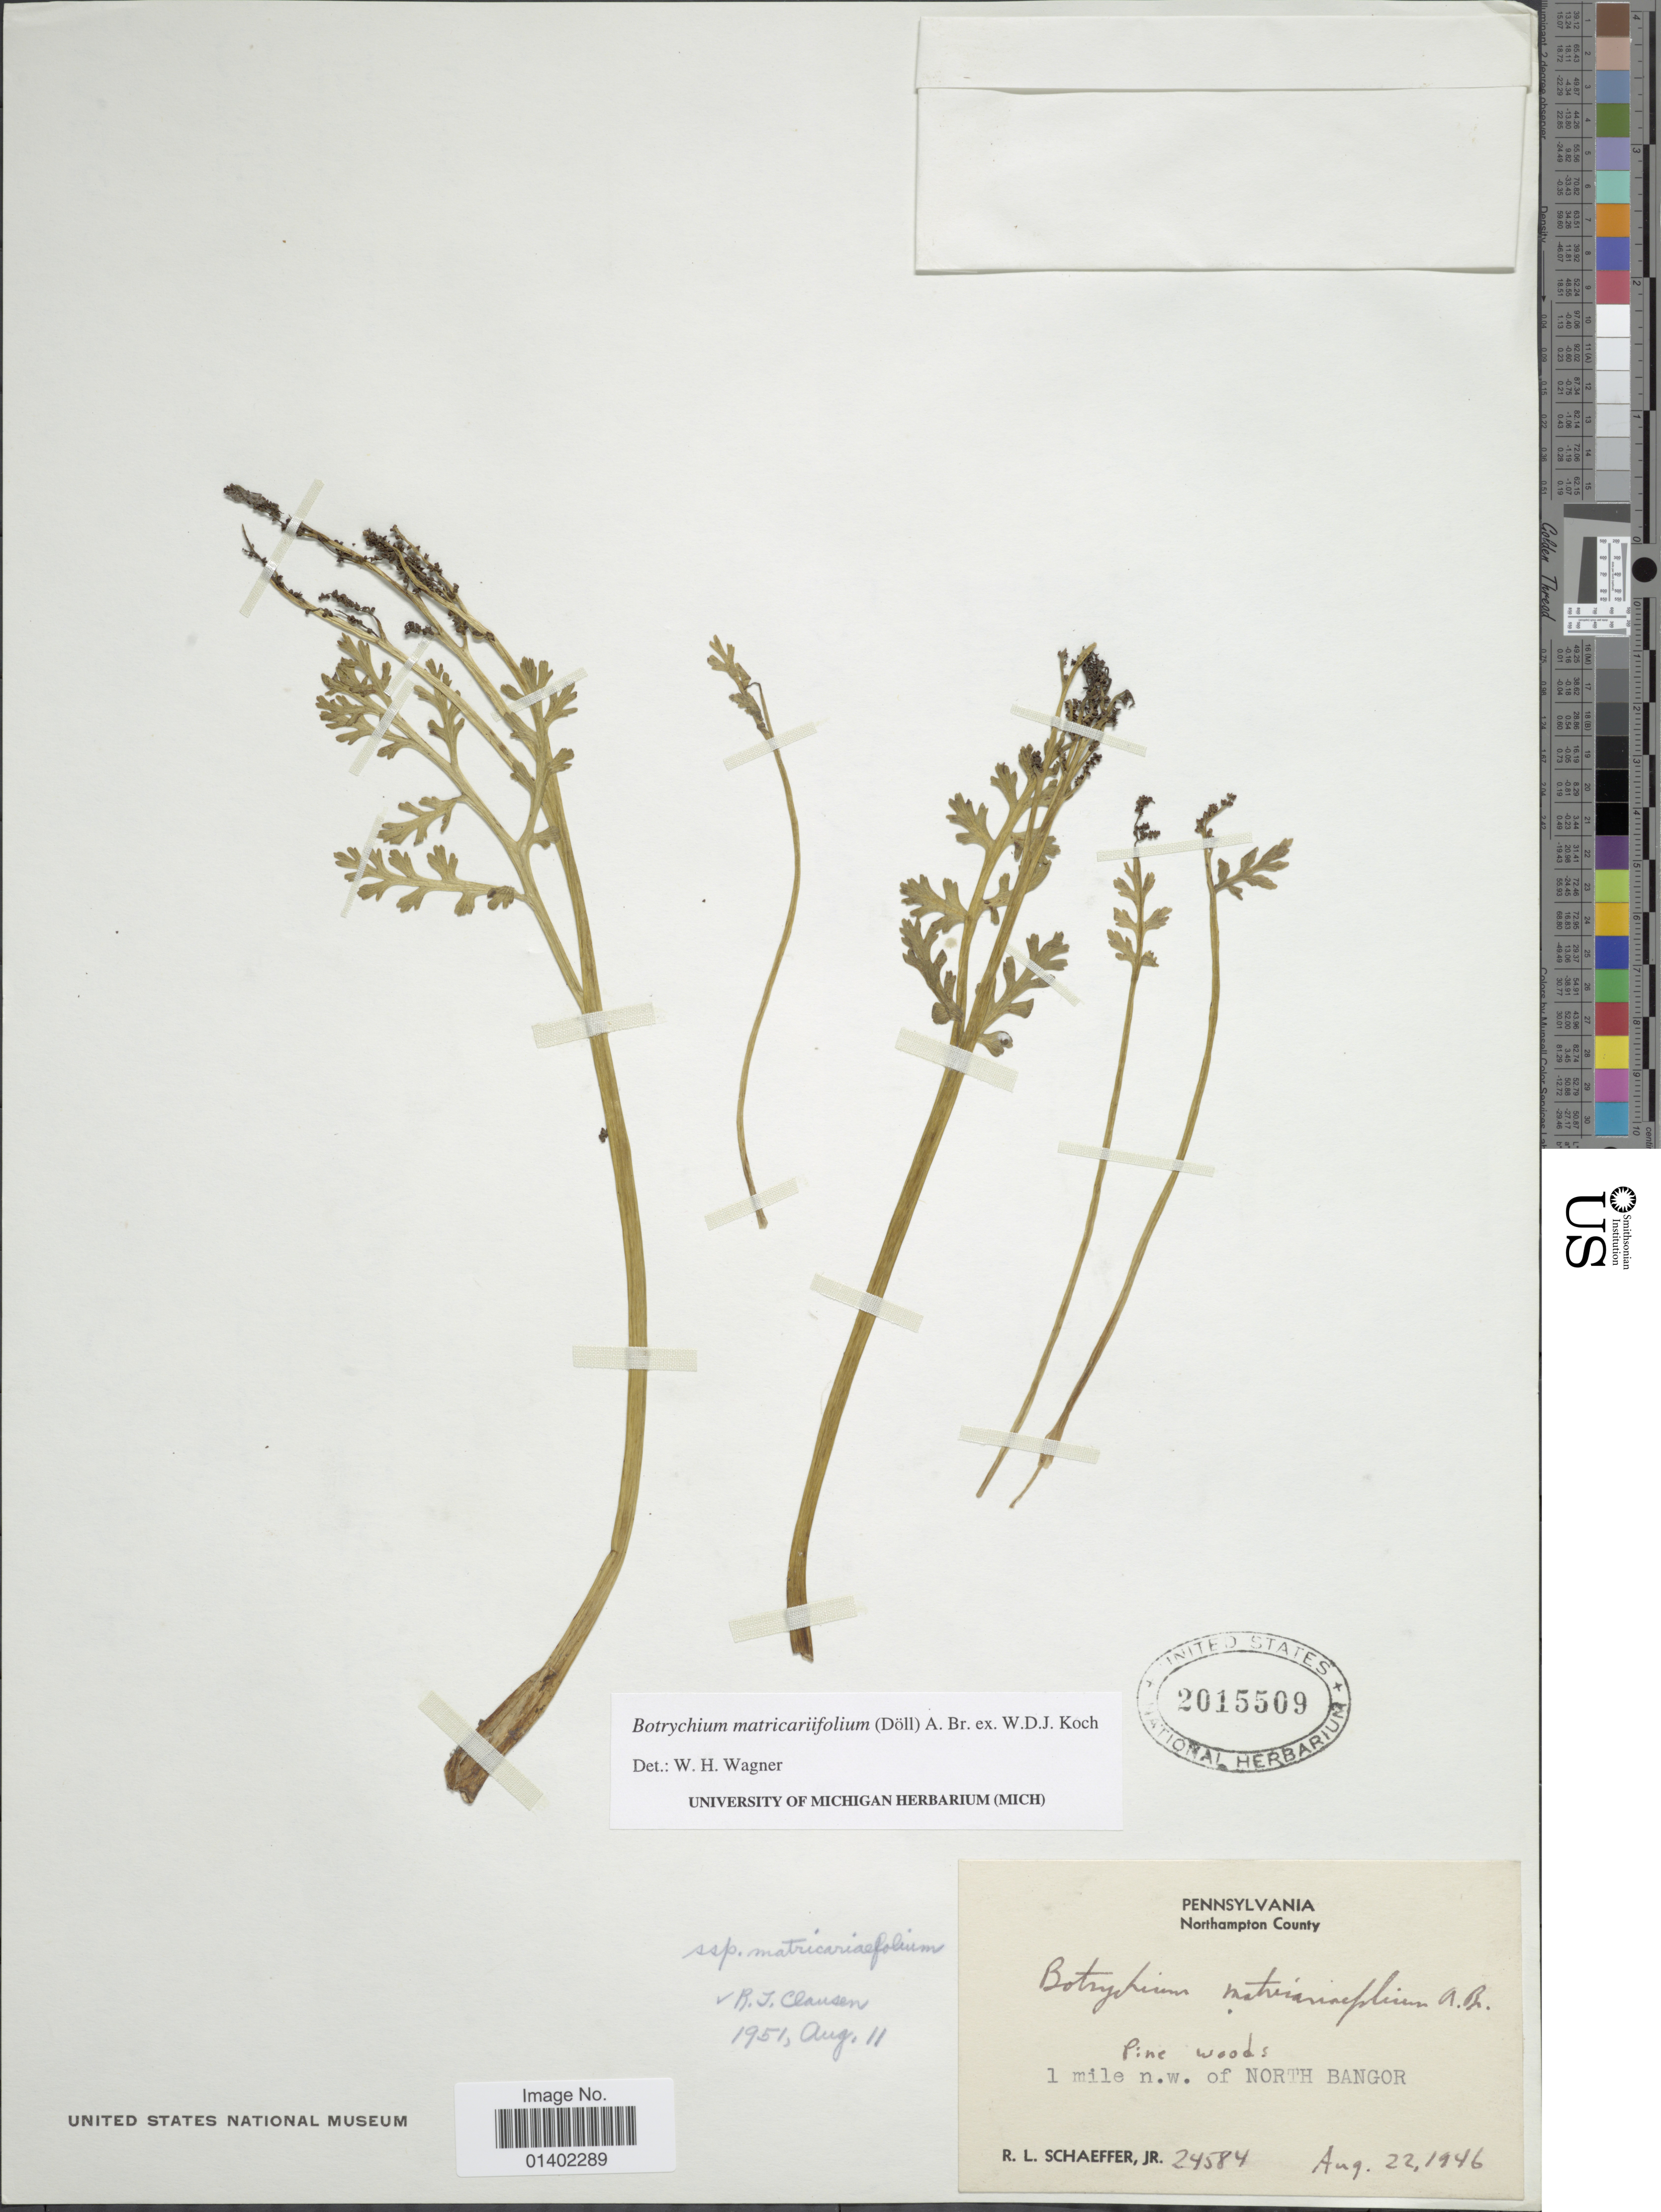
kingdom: Plantae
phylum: Tracheophyta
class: Polypodiopsida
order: Ophioglossales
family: Ophioglossaceae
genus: Botrychium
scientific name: Botrychium matricariifolium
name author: (A. Braun ex Dowell) A. Braun ex Koch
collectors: R. L. Schaeffer Jr.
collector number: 24584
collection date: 1946-08-22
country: United States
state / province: Pennsylvania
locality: Northhampton County, Pine woods, 1 mile n.w. of North Bangor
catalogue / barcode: US 2015509